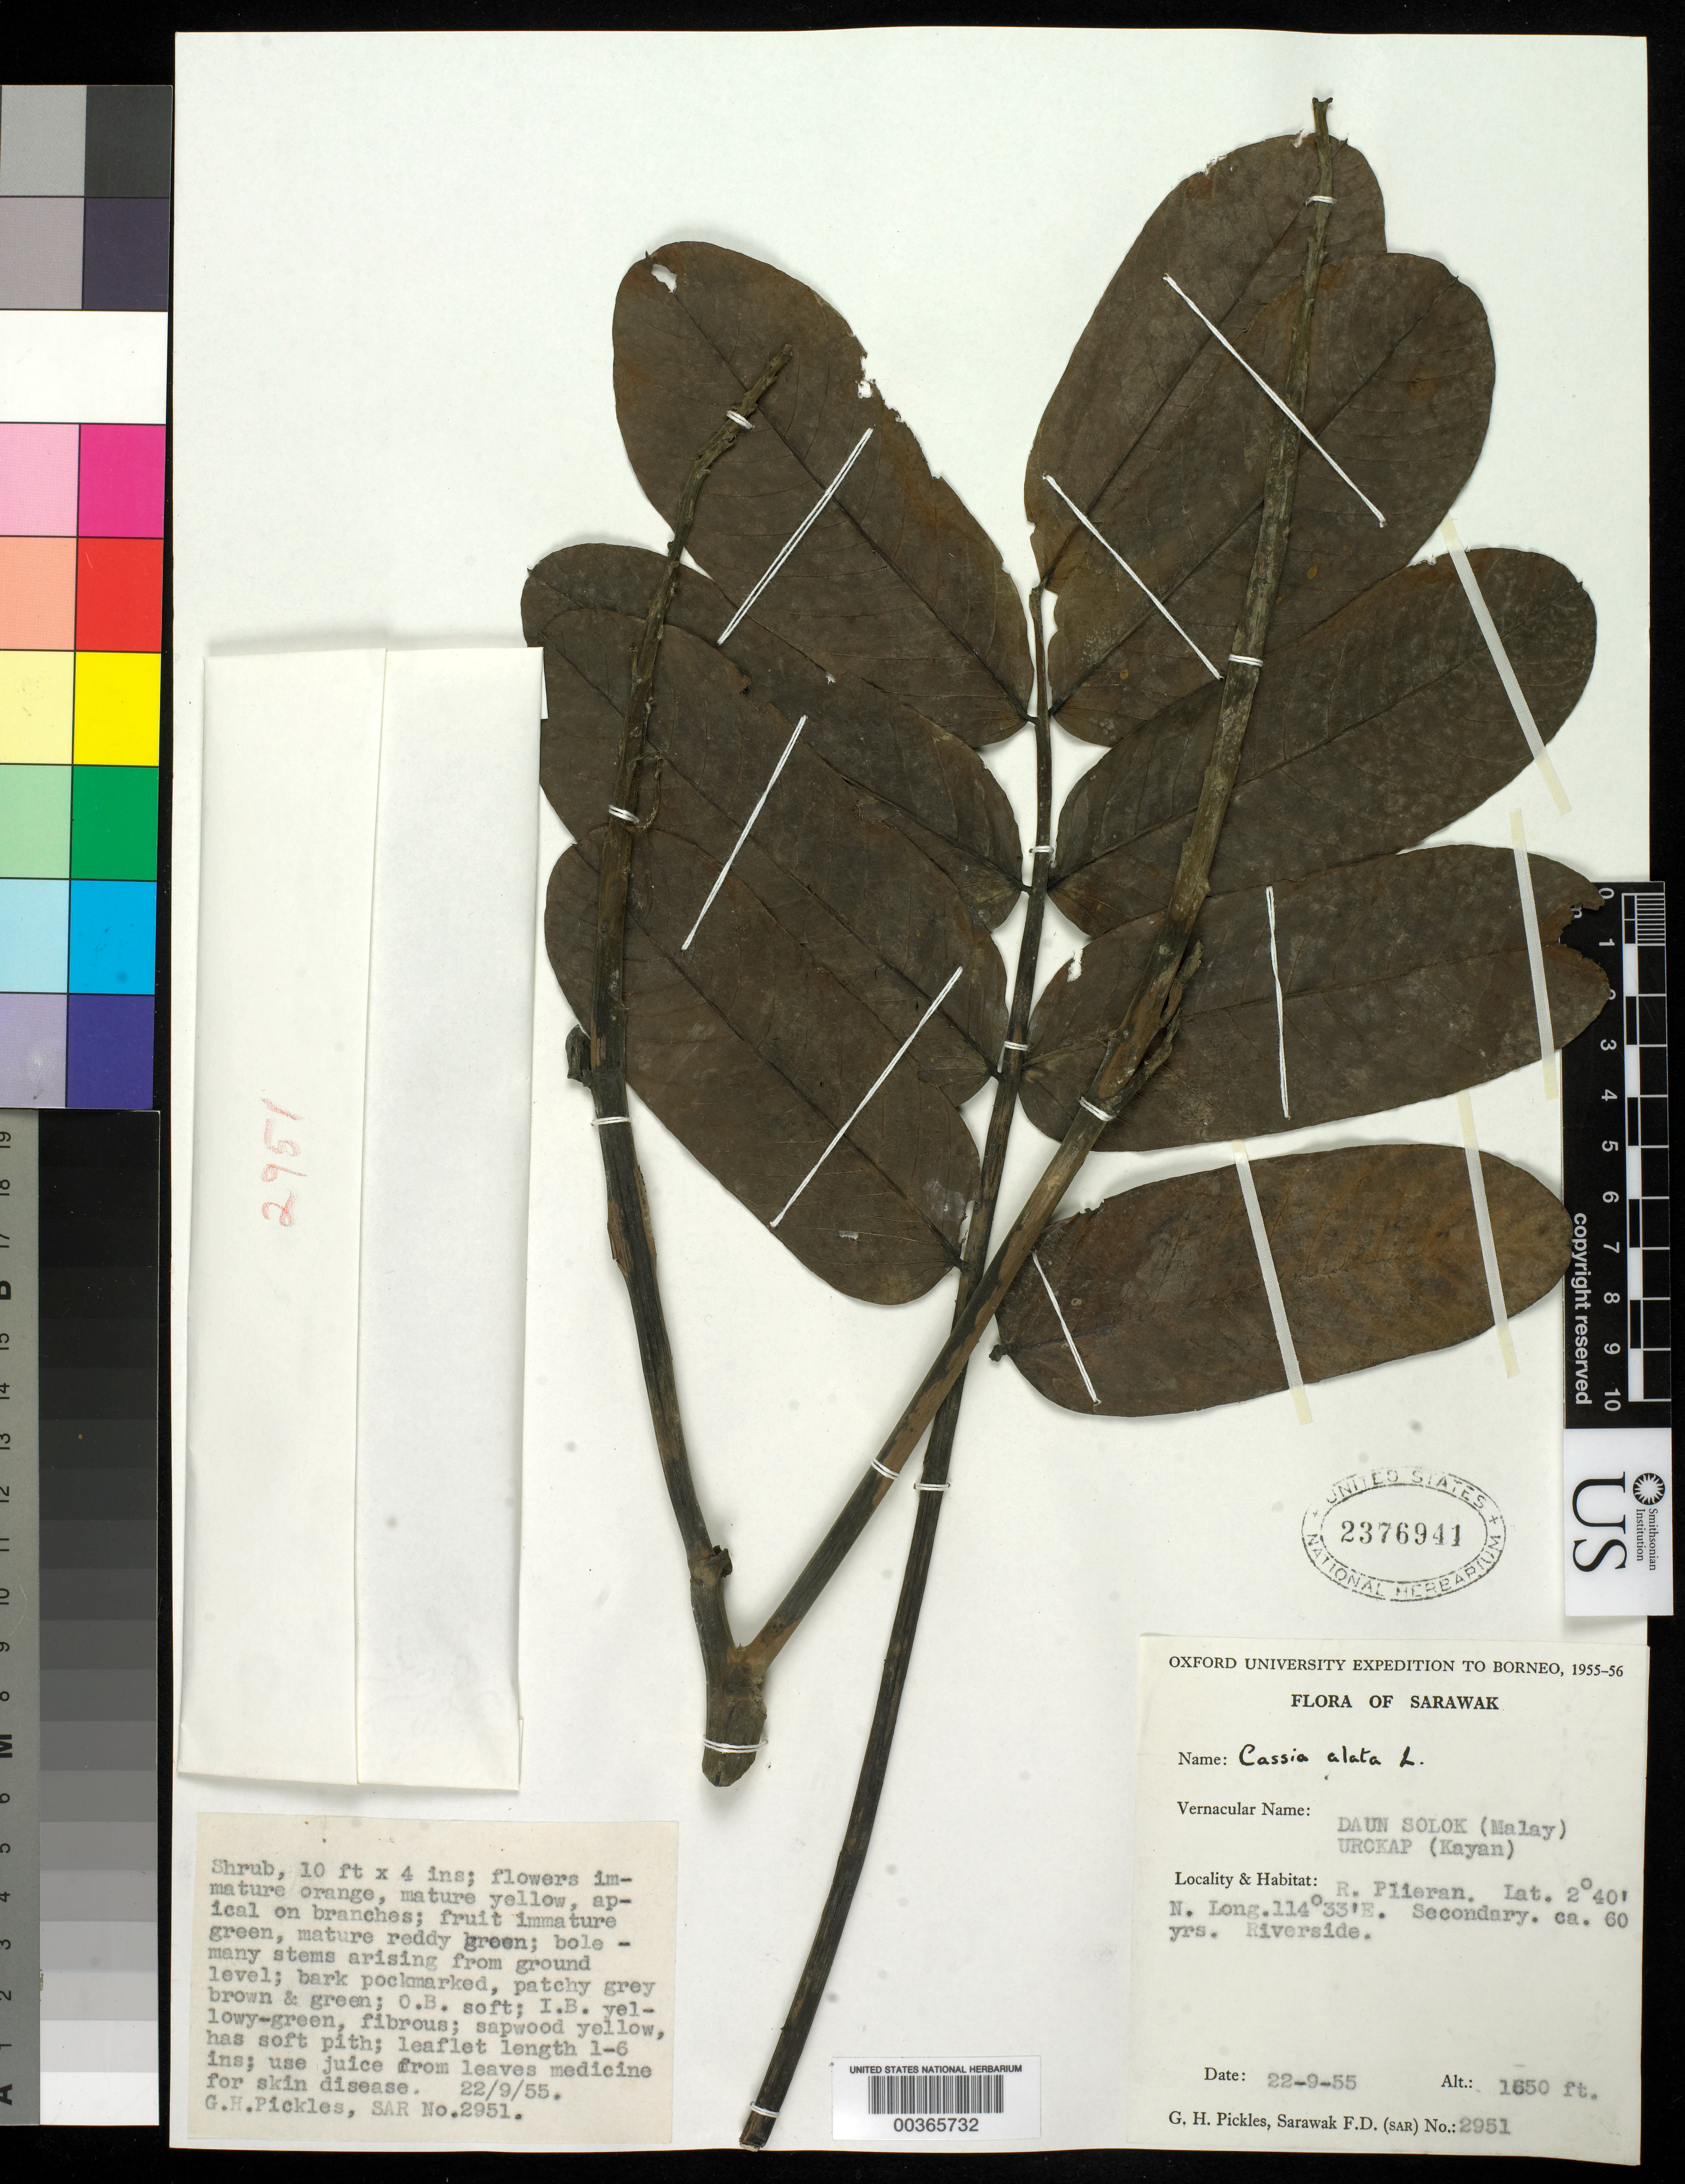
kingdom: Plantae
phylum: Tracheophyta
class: Magnoliopsida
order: Fabales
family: Fabaceae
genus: Senna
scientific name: Senna alata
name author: (L.) Roxb.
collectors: G. Pickles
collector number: Sarawak F.d. (sar) No. 2951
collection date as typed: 22 Sep 1955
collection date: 1955-09-22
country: Malaysia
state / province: Sarawak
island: Borneo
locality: R. plieran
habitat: Secondary forest; riverside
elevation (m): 503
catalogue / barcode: US 2376941